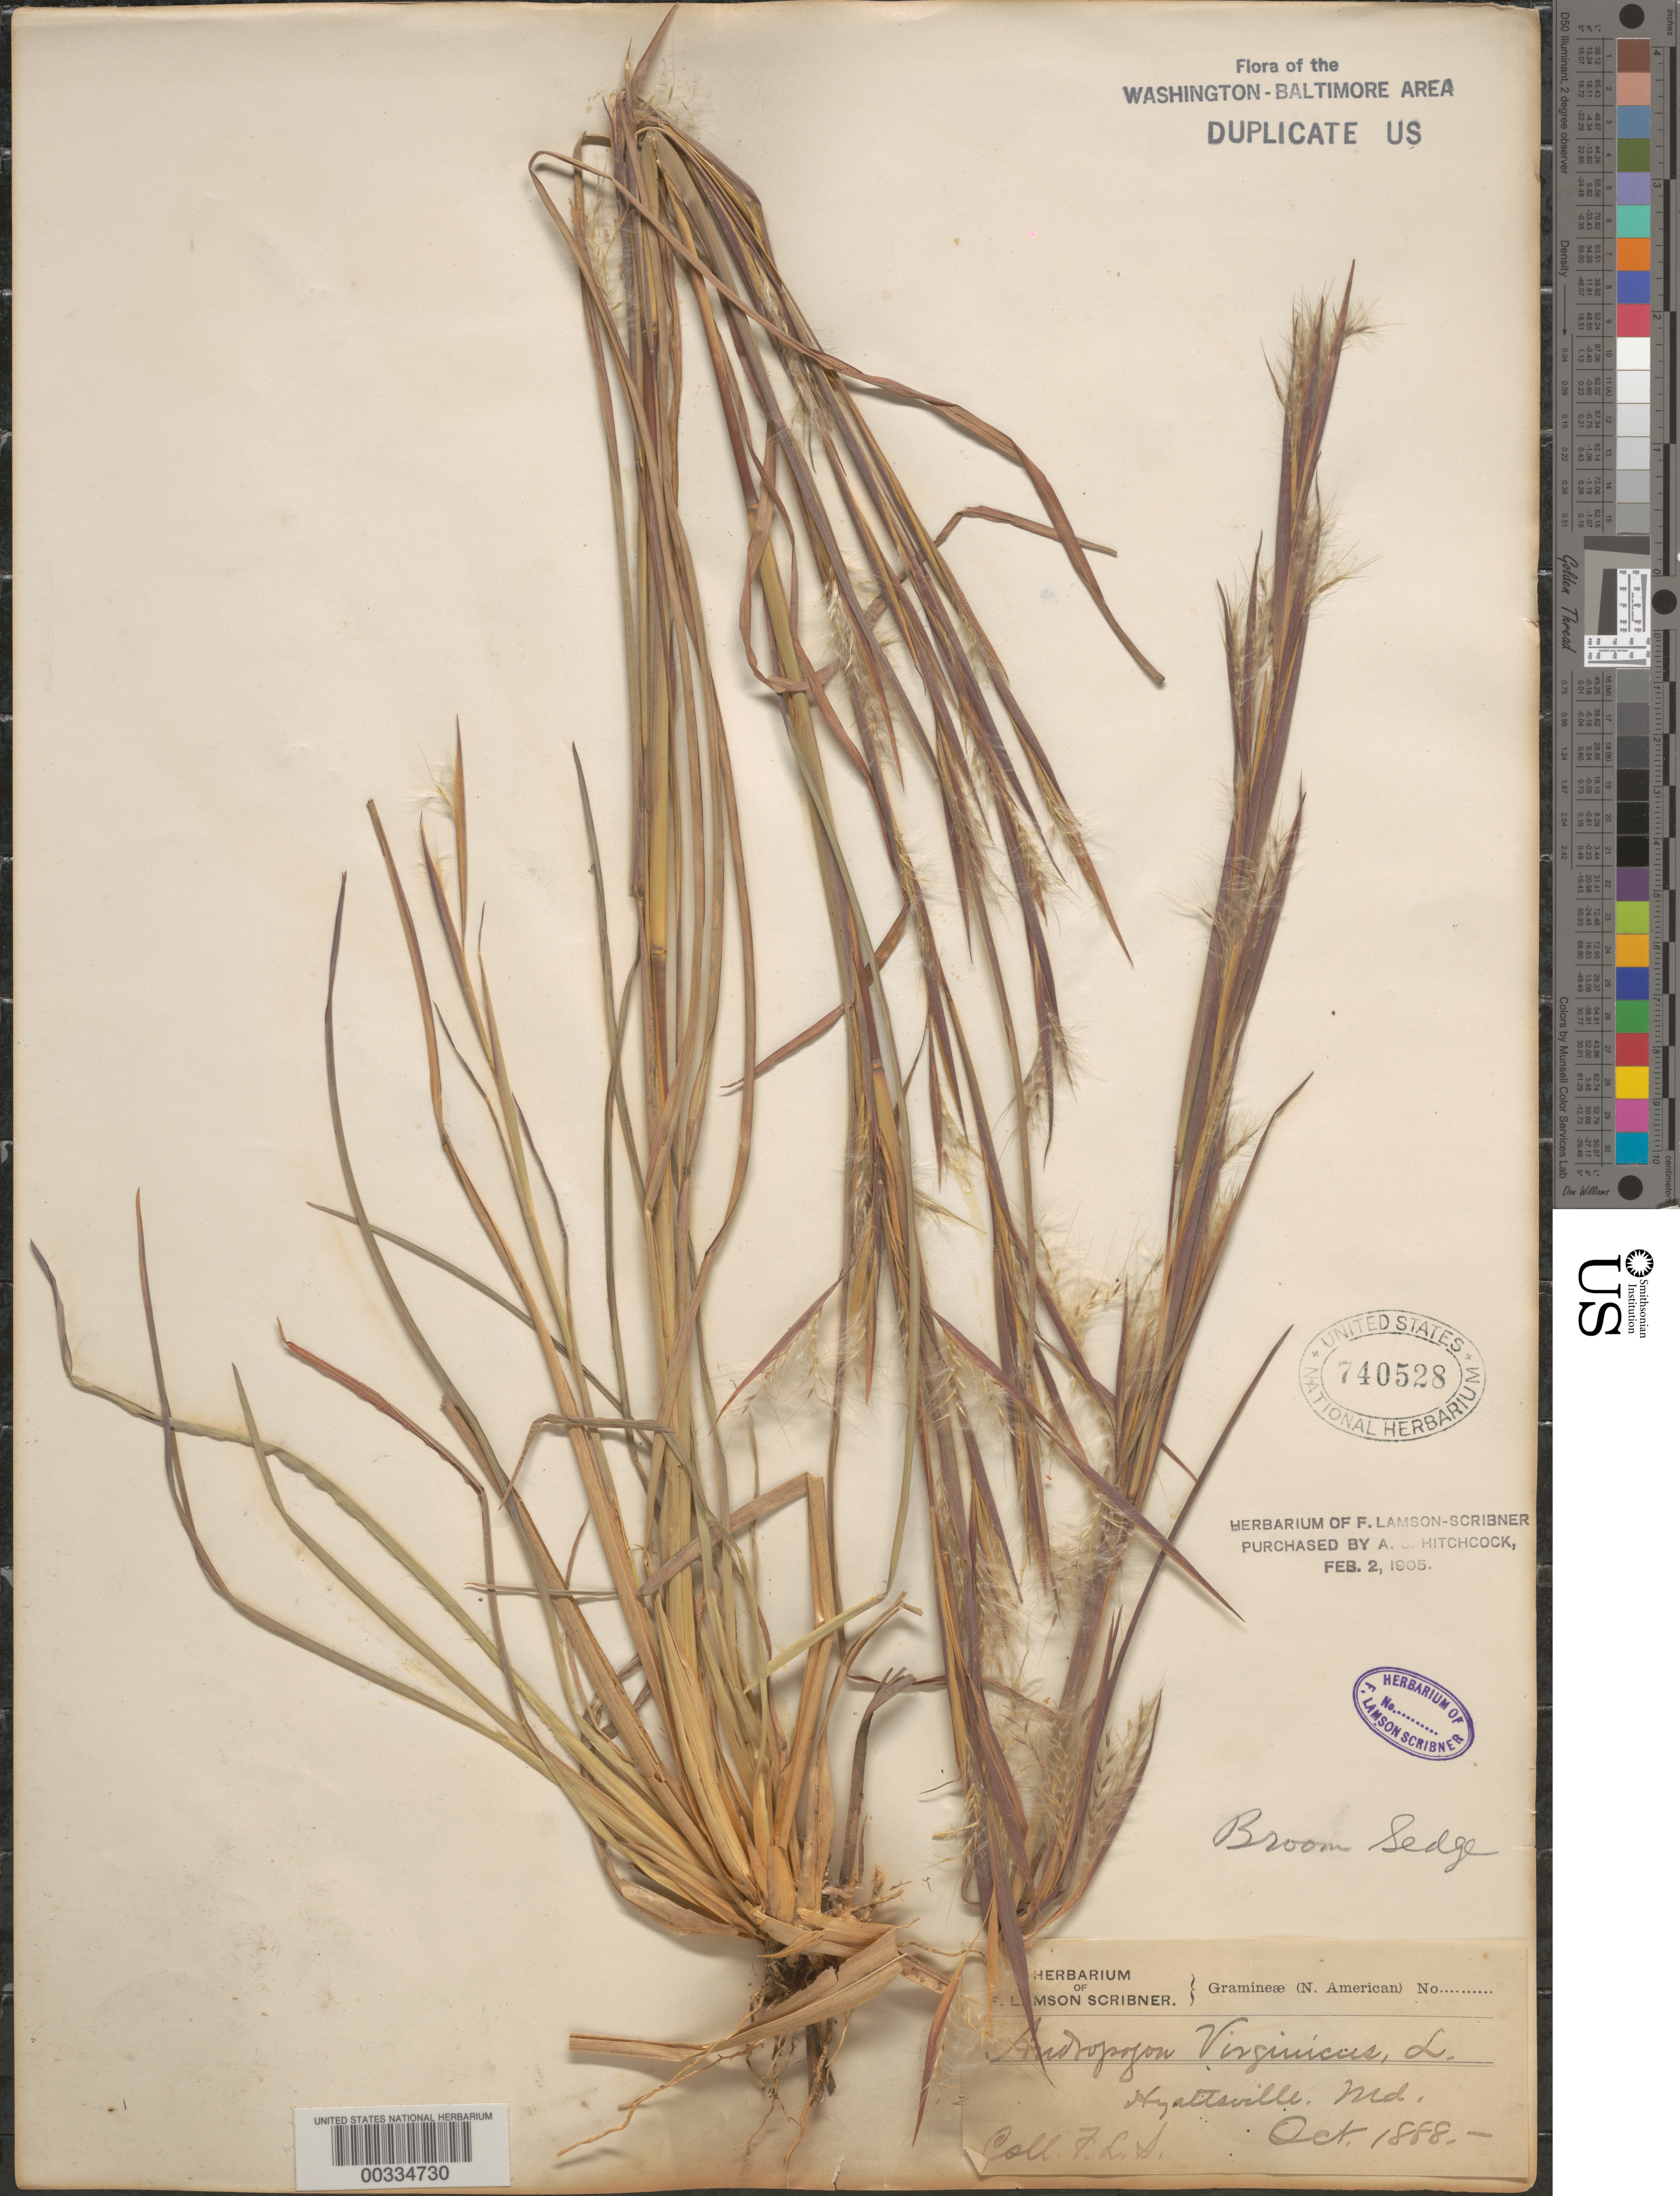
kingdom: Plantae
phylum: Tracheophyta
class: Liliopsida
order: Poales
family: Poaceae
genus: Andropogon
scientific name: Andropogon virginicus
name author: L.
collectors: F. L. Scribner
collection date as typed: Oct 1888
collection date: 1888-10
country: United States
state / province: Maryland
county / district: Prince George's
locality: Hyattsville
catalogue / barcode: US 740528